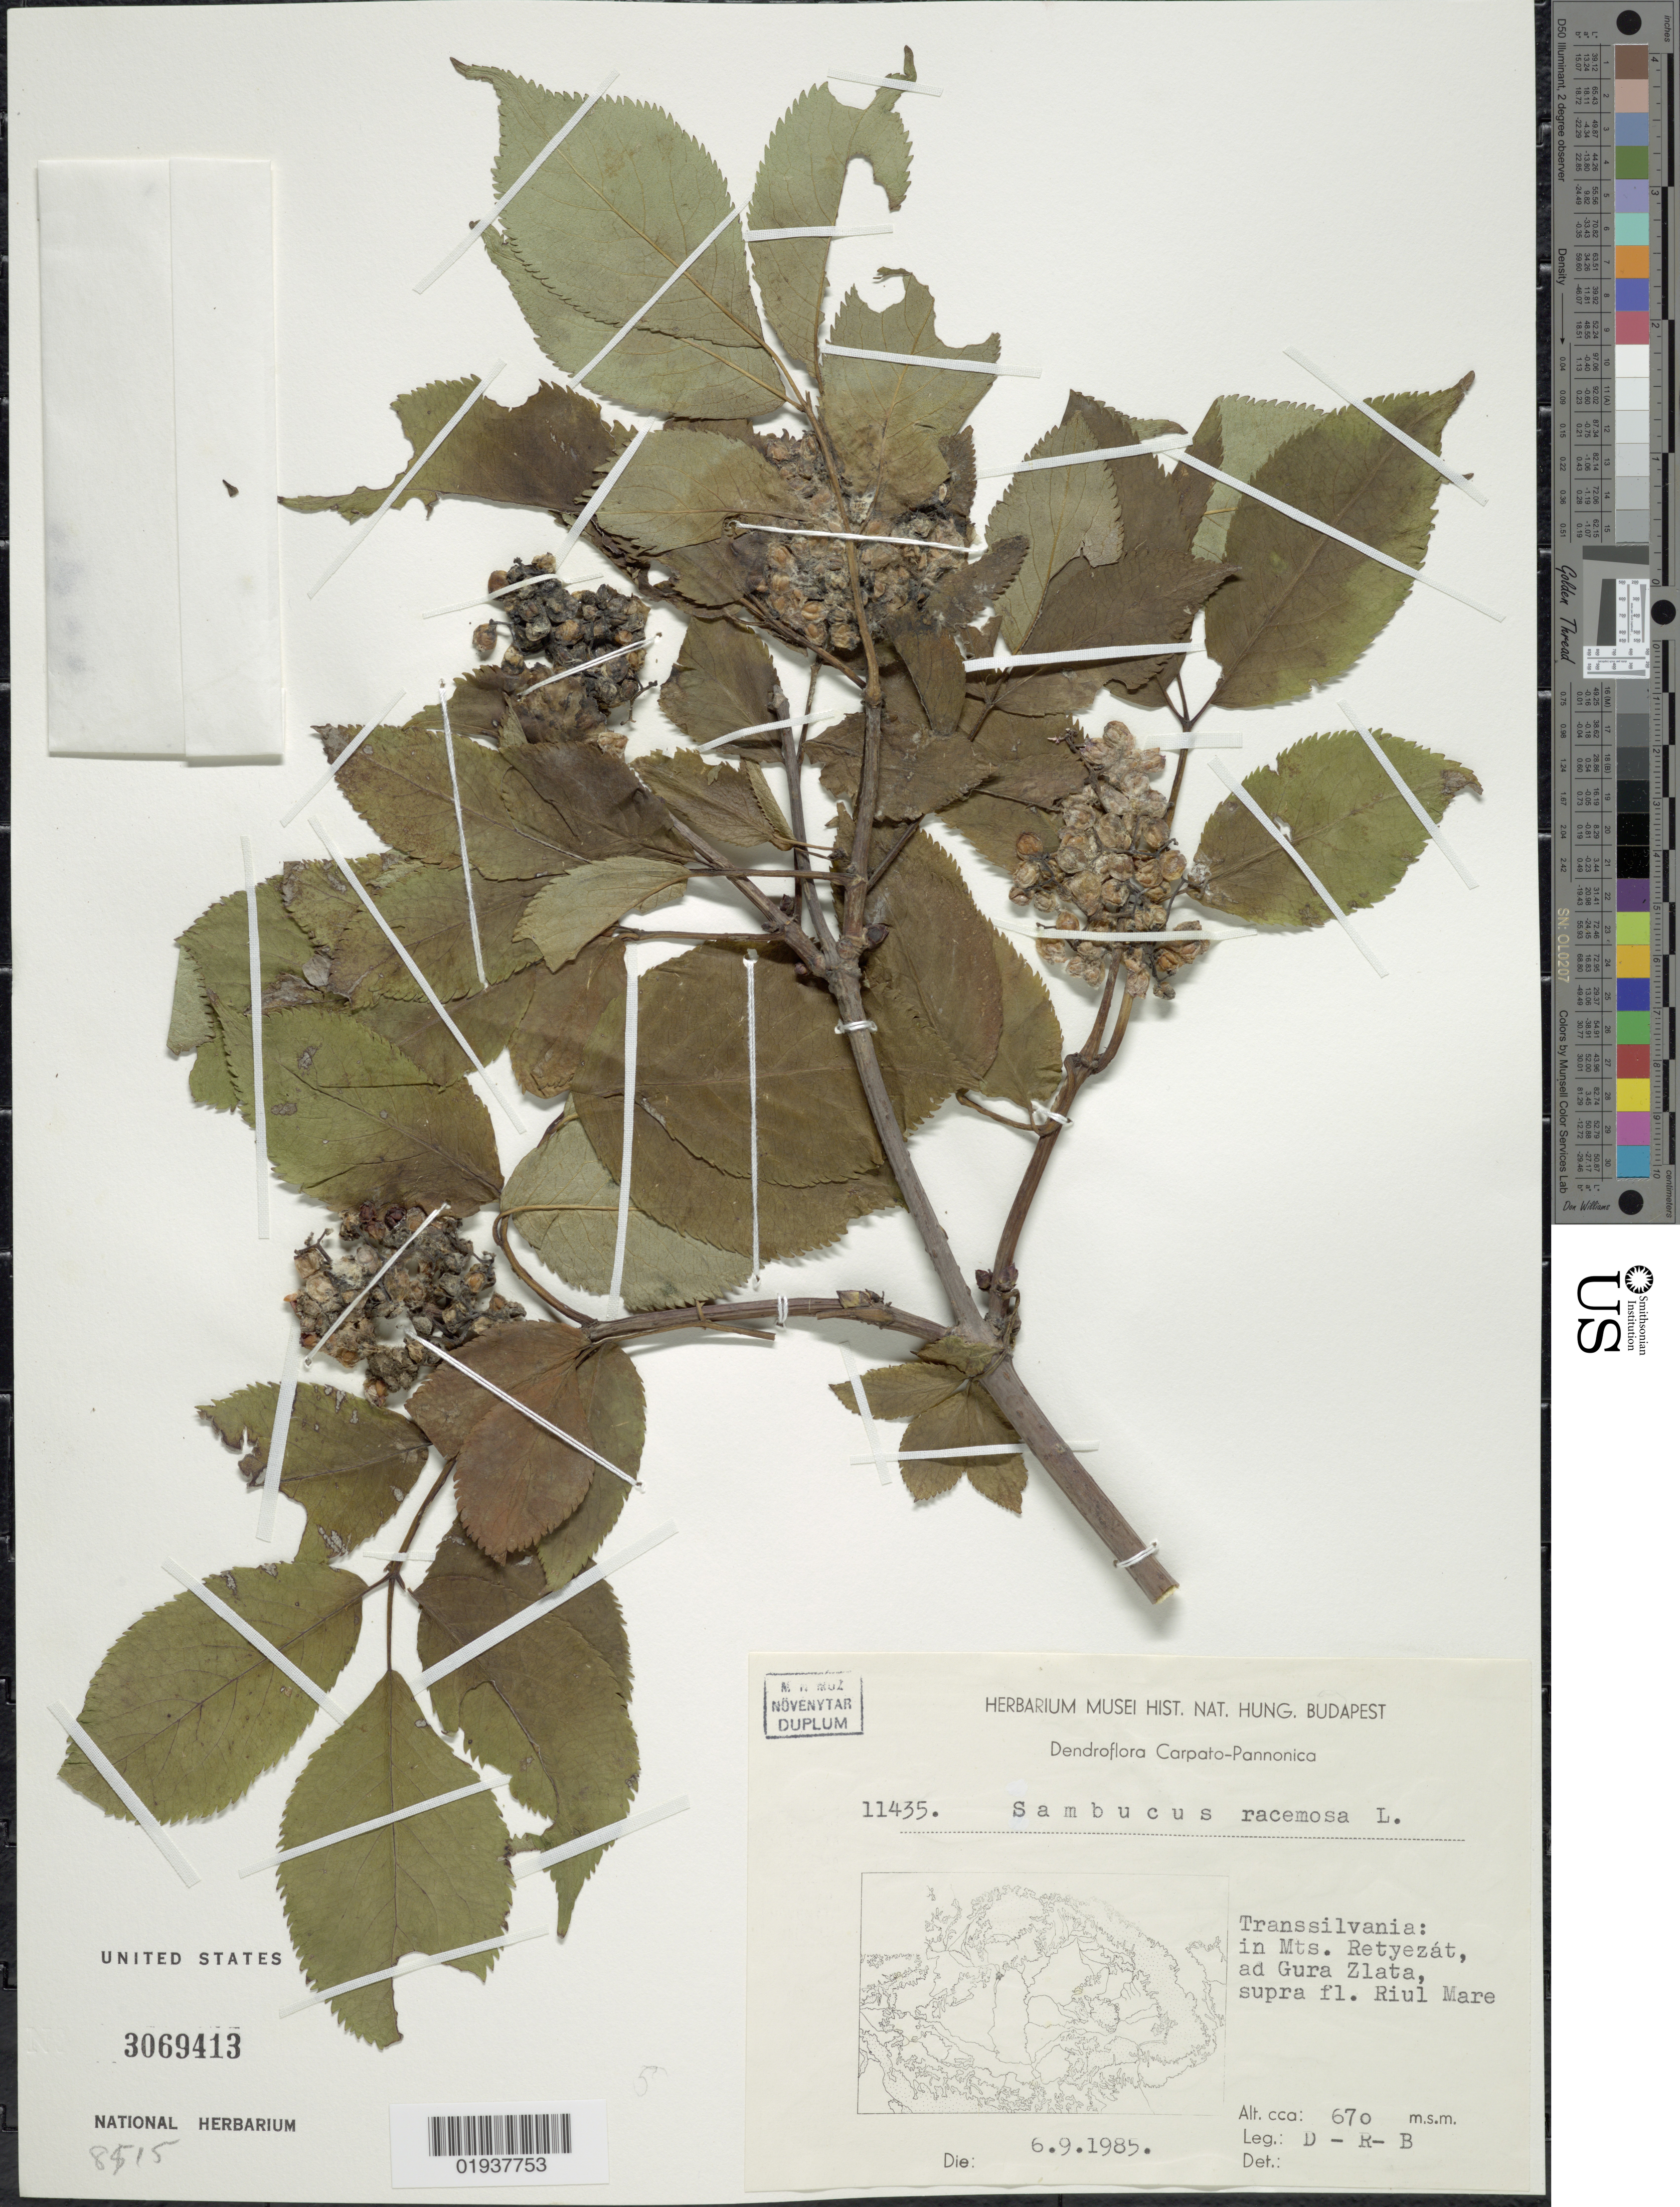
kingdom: Plantae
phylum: Tracheophyta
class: Magnoliopsida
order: Dipsacales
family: Viburnaceae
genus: Sambucus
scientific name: Sambucus racemosa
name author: L.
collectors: D-R-B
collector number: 11435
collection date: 1985-09-06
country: Romania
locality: Transsilvania: in Mts. Retyezát, ad Gura Zlata, supra fl. Riul Mare.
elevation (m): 670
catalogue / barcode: US 3069413